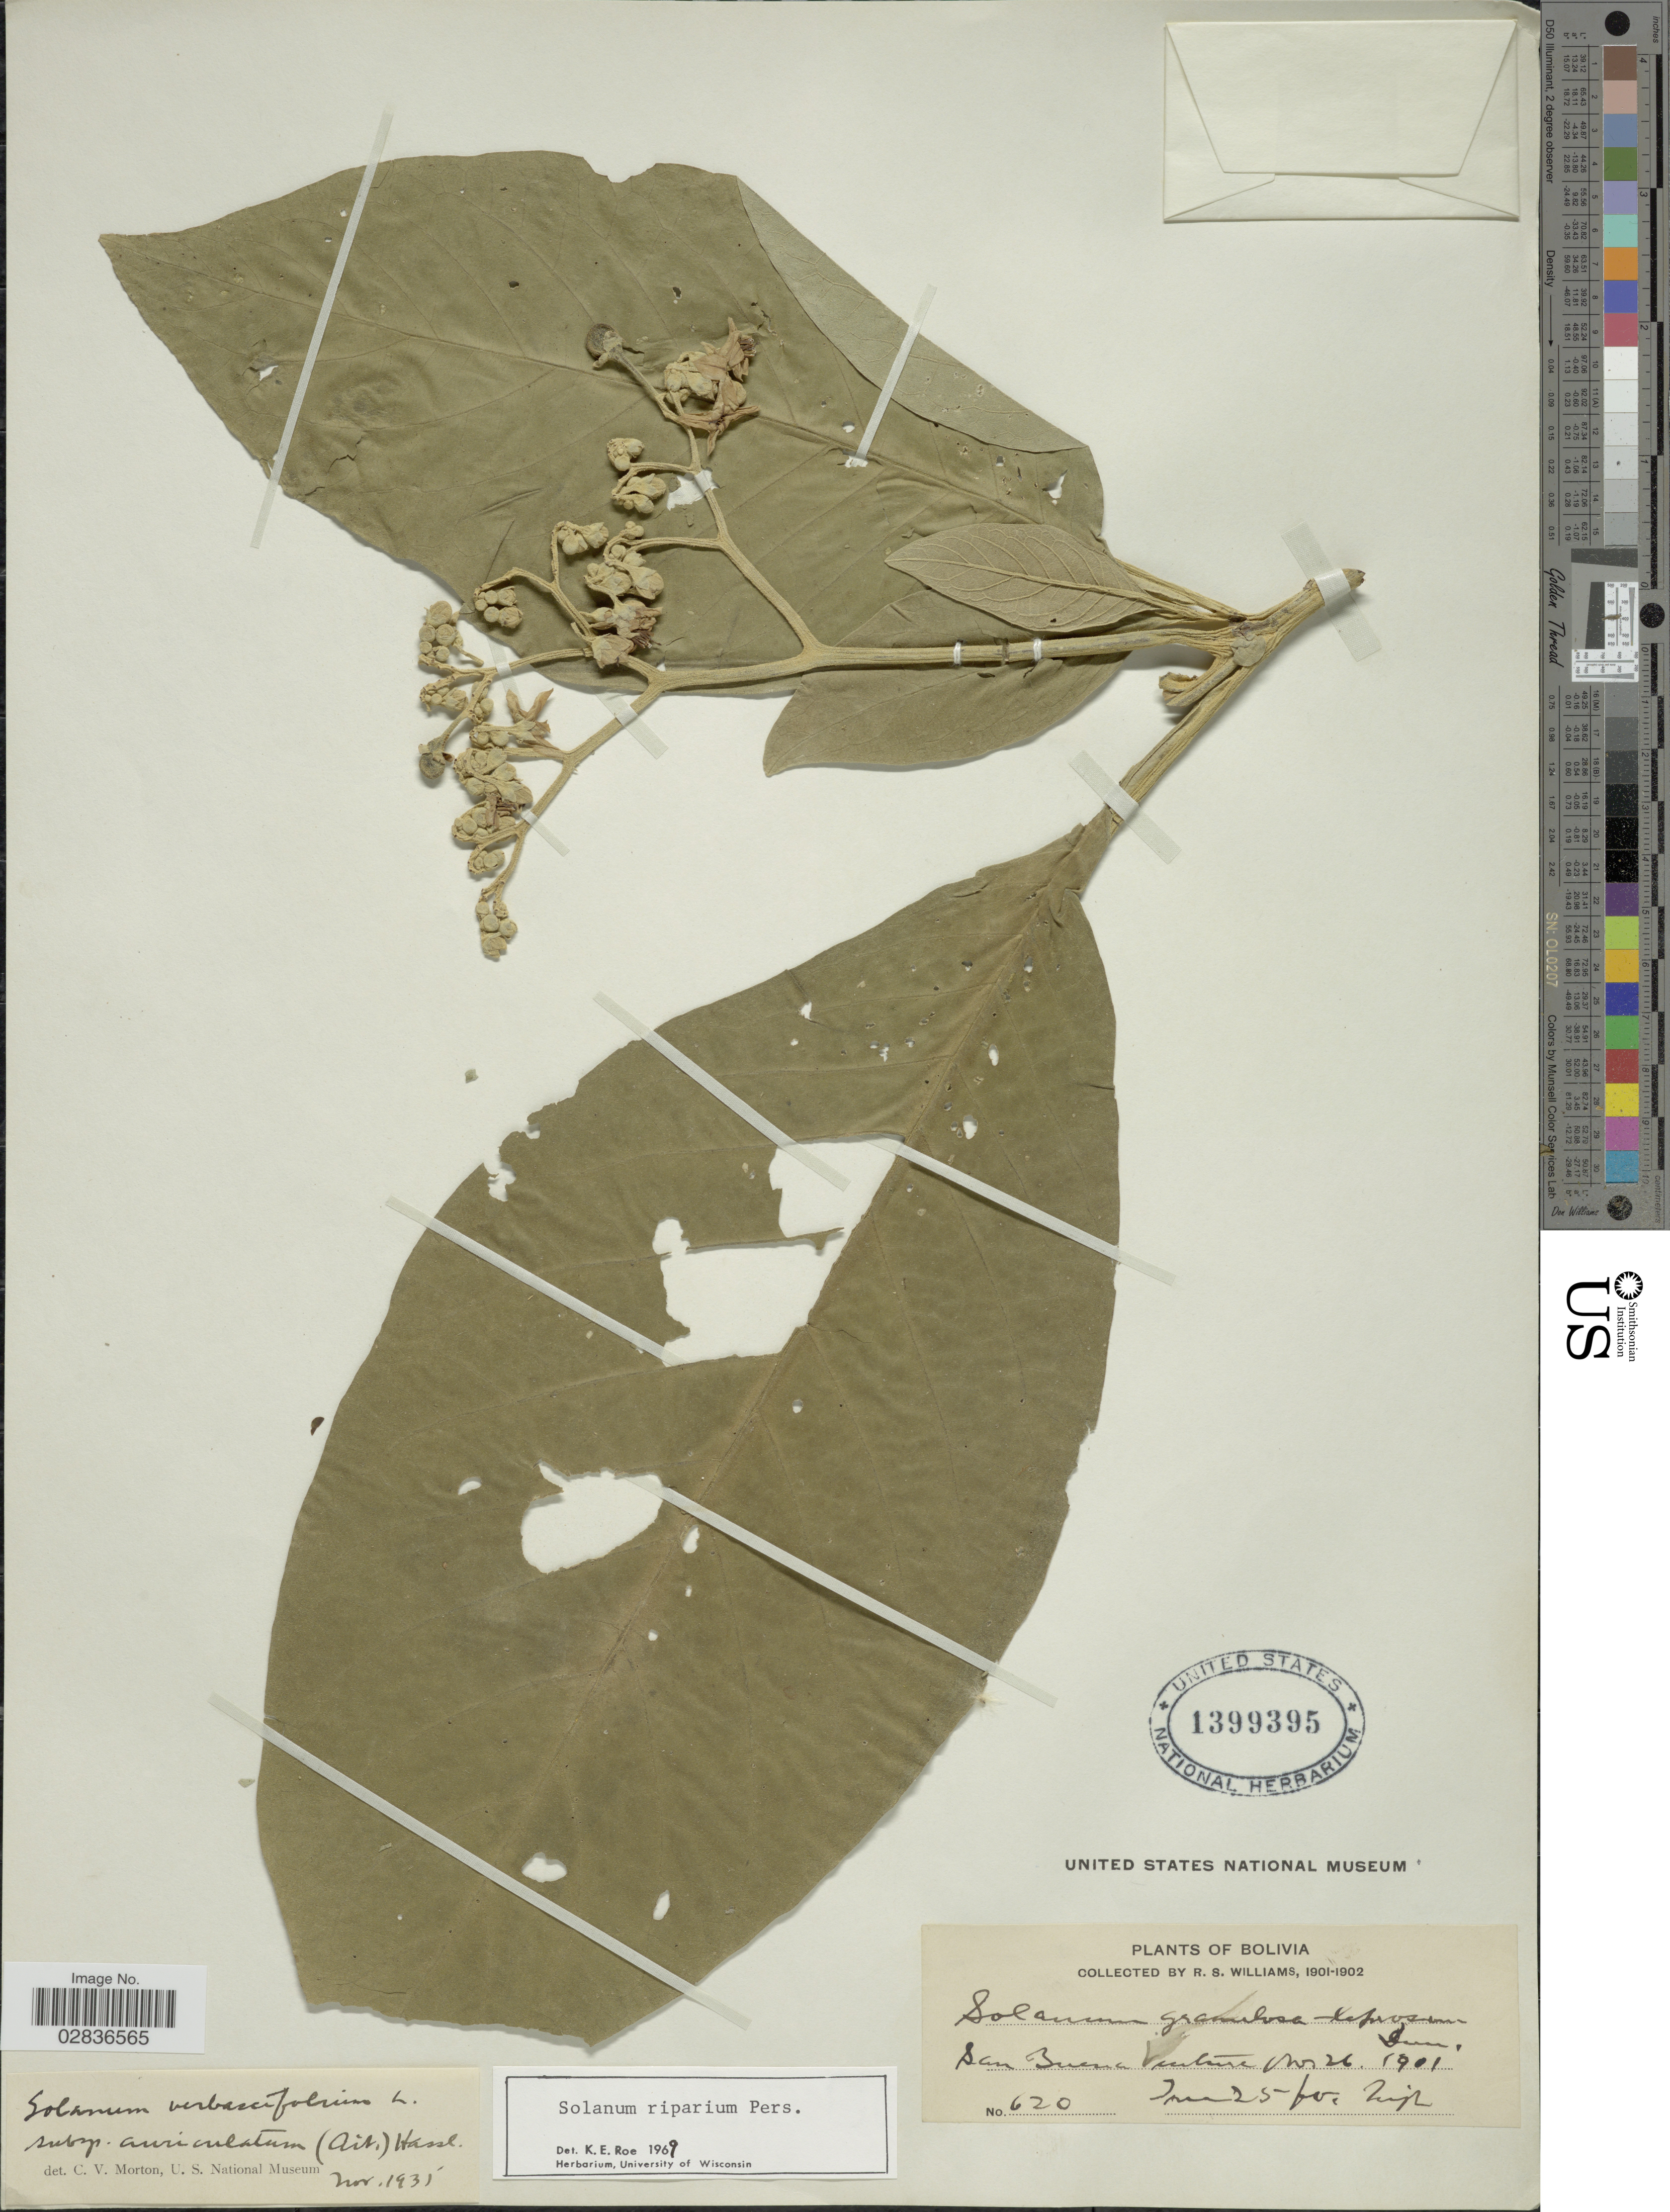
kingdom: Plantae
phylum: Tracheophyta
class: Magnoliopsida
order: Solanales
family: Solanaceae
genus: Solanum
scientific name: Solanum riparium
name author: Pers.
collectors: R. S. Williams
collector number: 620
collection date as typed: Nov. 26, 1901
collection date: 1901-11-26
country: Bolivia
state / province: La Paz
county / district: Iturralde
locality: San Buena Ventura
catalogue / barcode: US 1399395